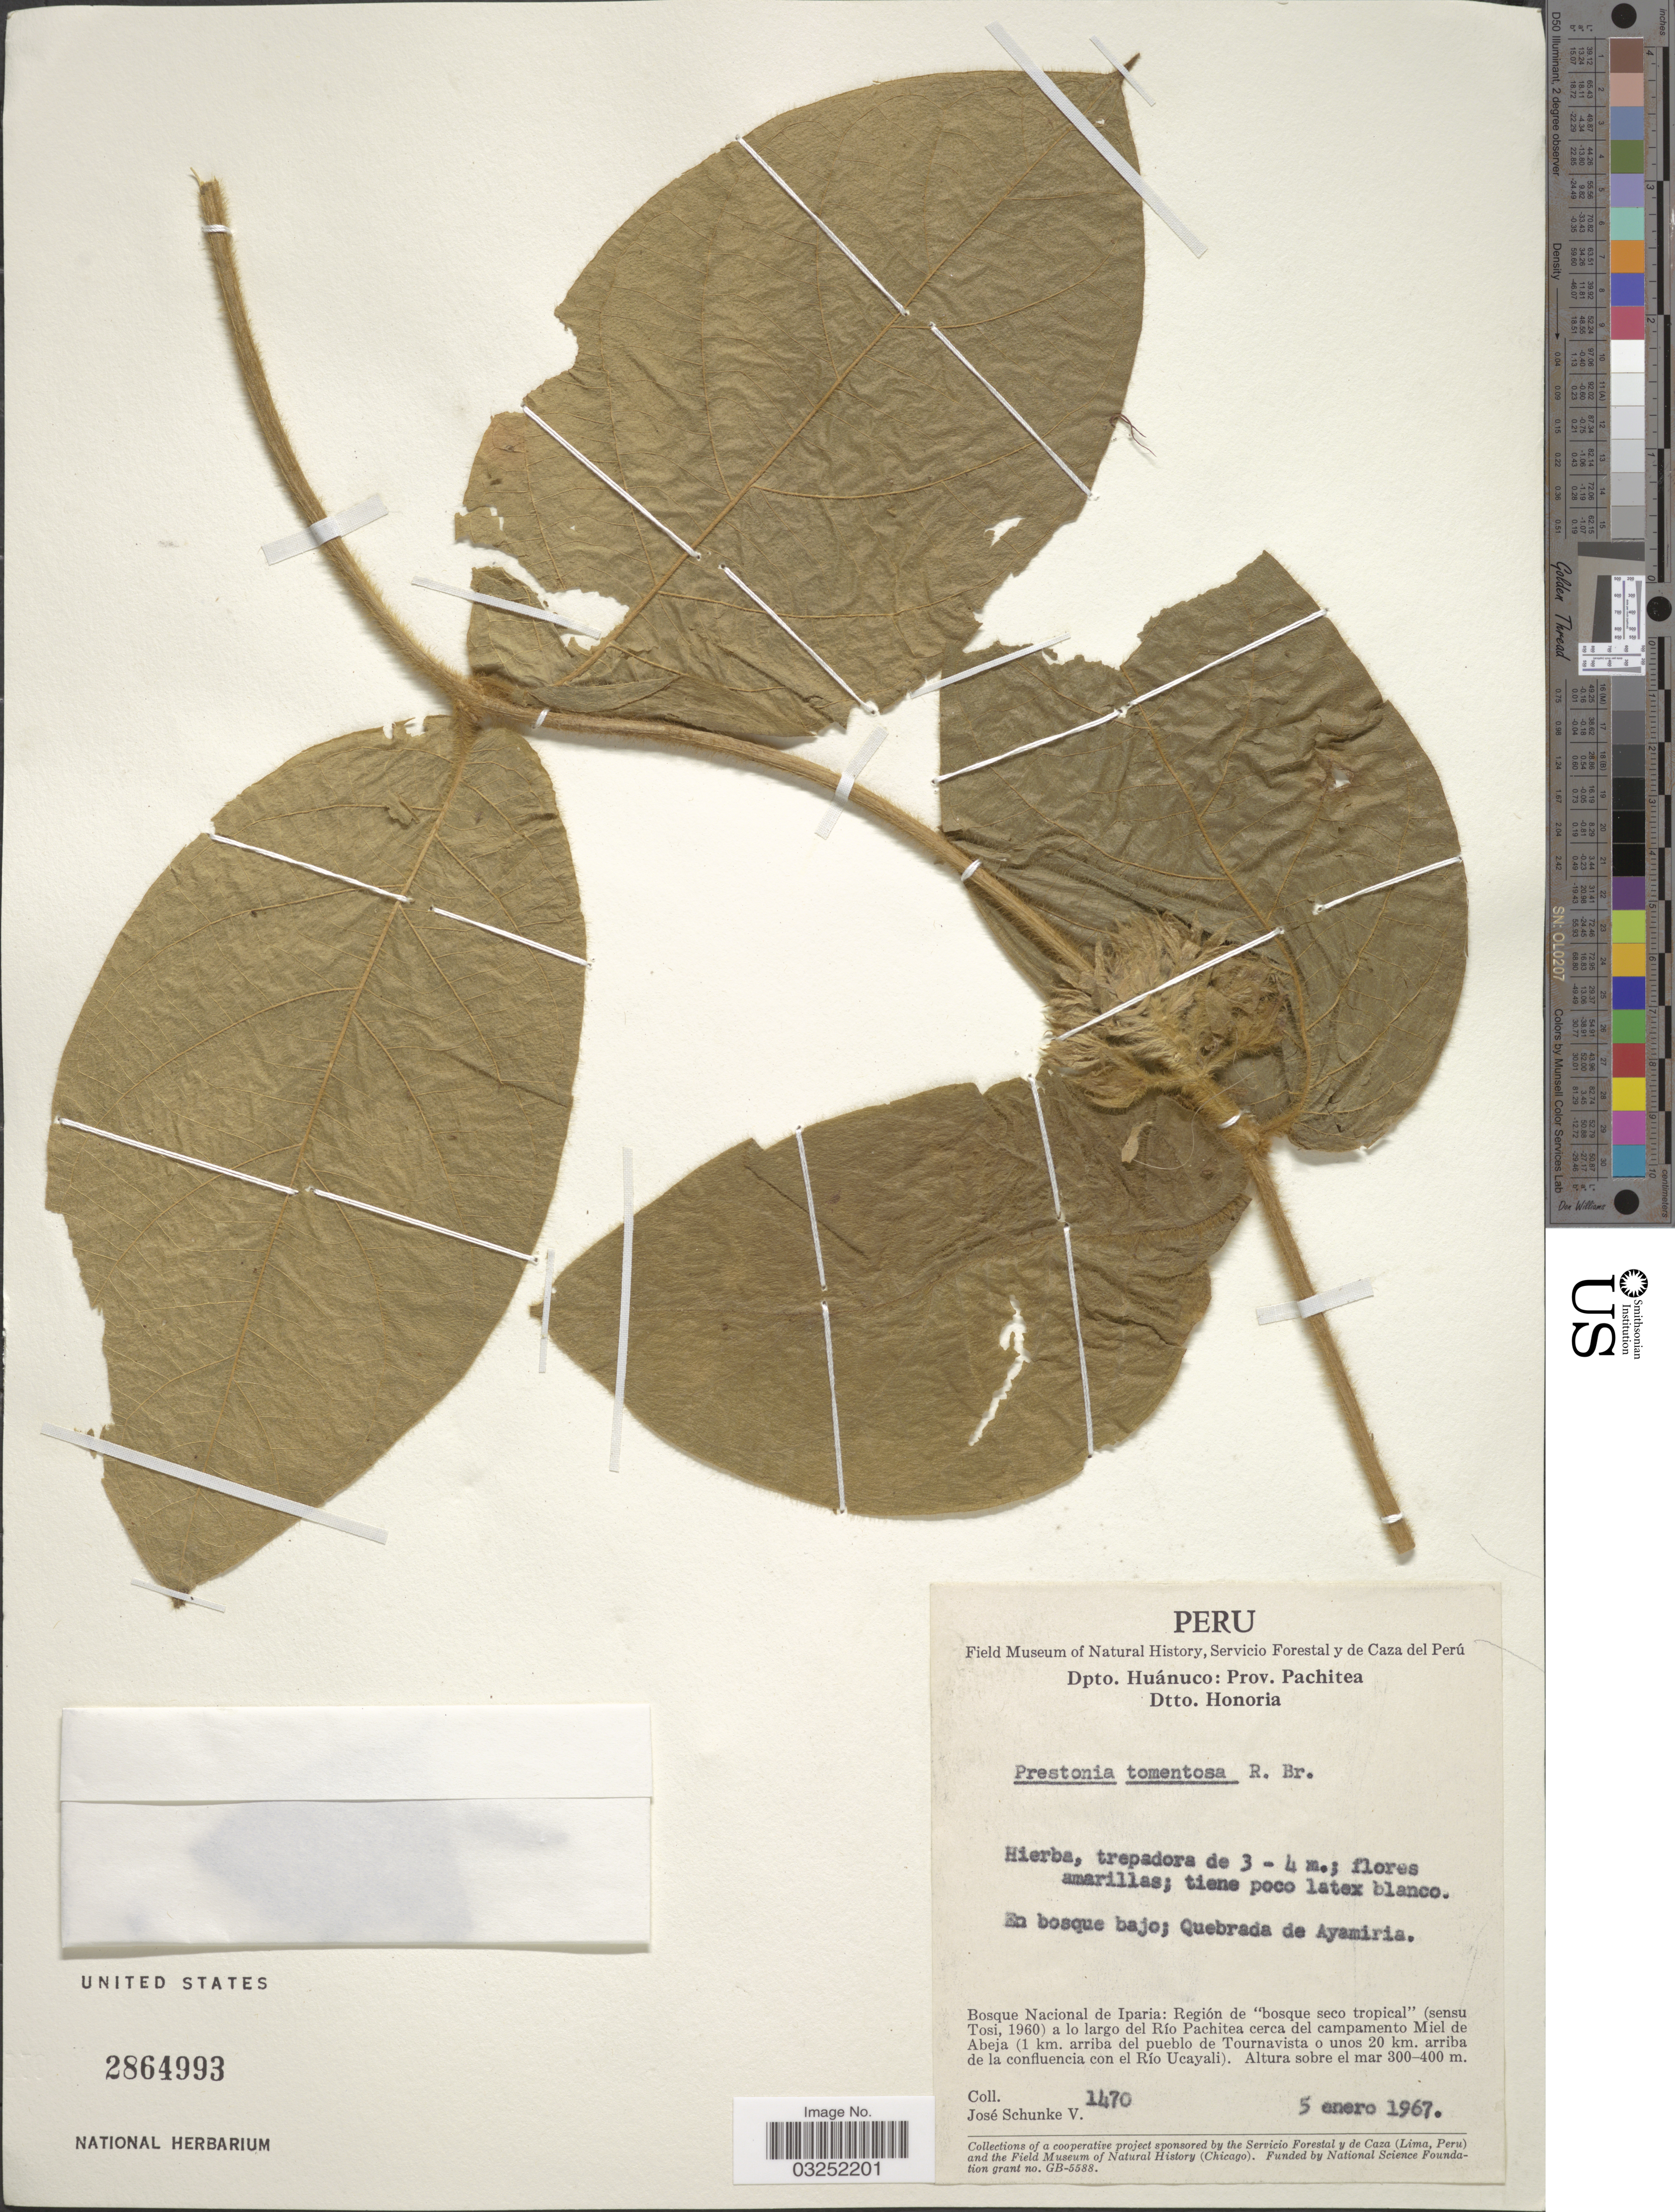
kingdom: Plantae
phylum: Tracheophyta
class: Magnoliopsida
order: Gentianales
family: Apocynaceae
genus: Prestonia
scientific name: Prestonia tomentosa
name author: R. Br.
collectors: J. Schunke Vigo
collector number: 1470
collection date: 1967-01-05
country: Peru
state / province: Huánuco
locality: Dpto. Huánuco: Prov. Pachitea, Dtto. Honoria. Quebrada de Ayamiria, Bosque Nacional de Iparia: Región de "bosque seco tropical" (sensu Tosi, 1960) a lo largo del Río Pachitea cerca del campamento Miel de Abeja (1 km. arriba del pueblo de Tournavista o unos 20 km. arriba de la confluencia con el Río Ucayali).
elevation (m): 300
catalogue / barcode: US 2864993